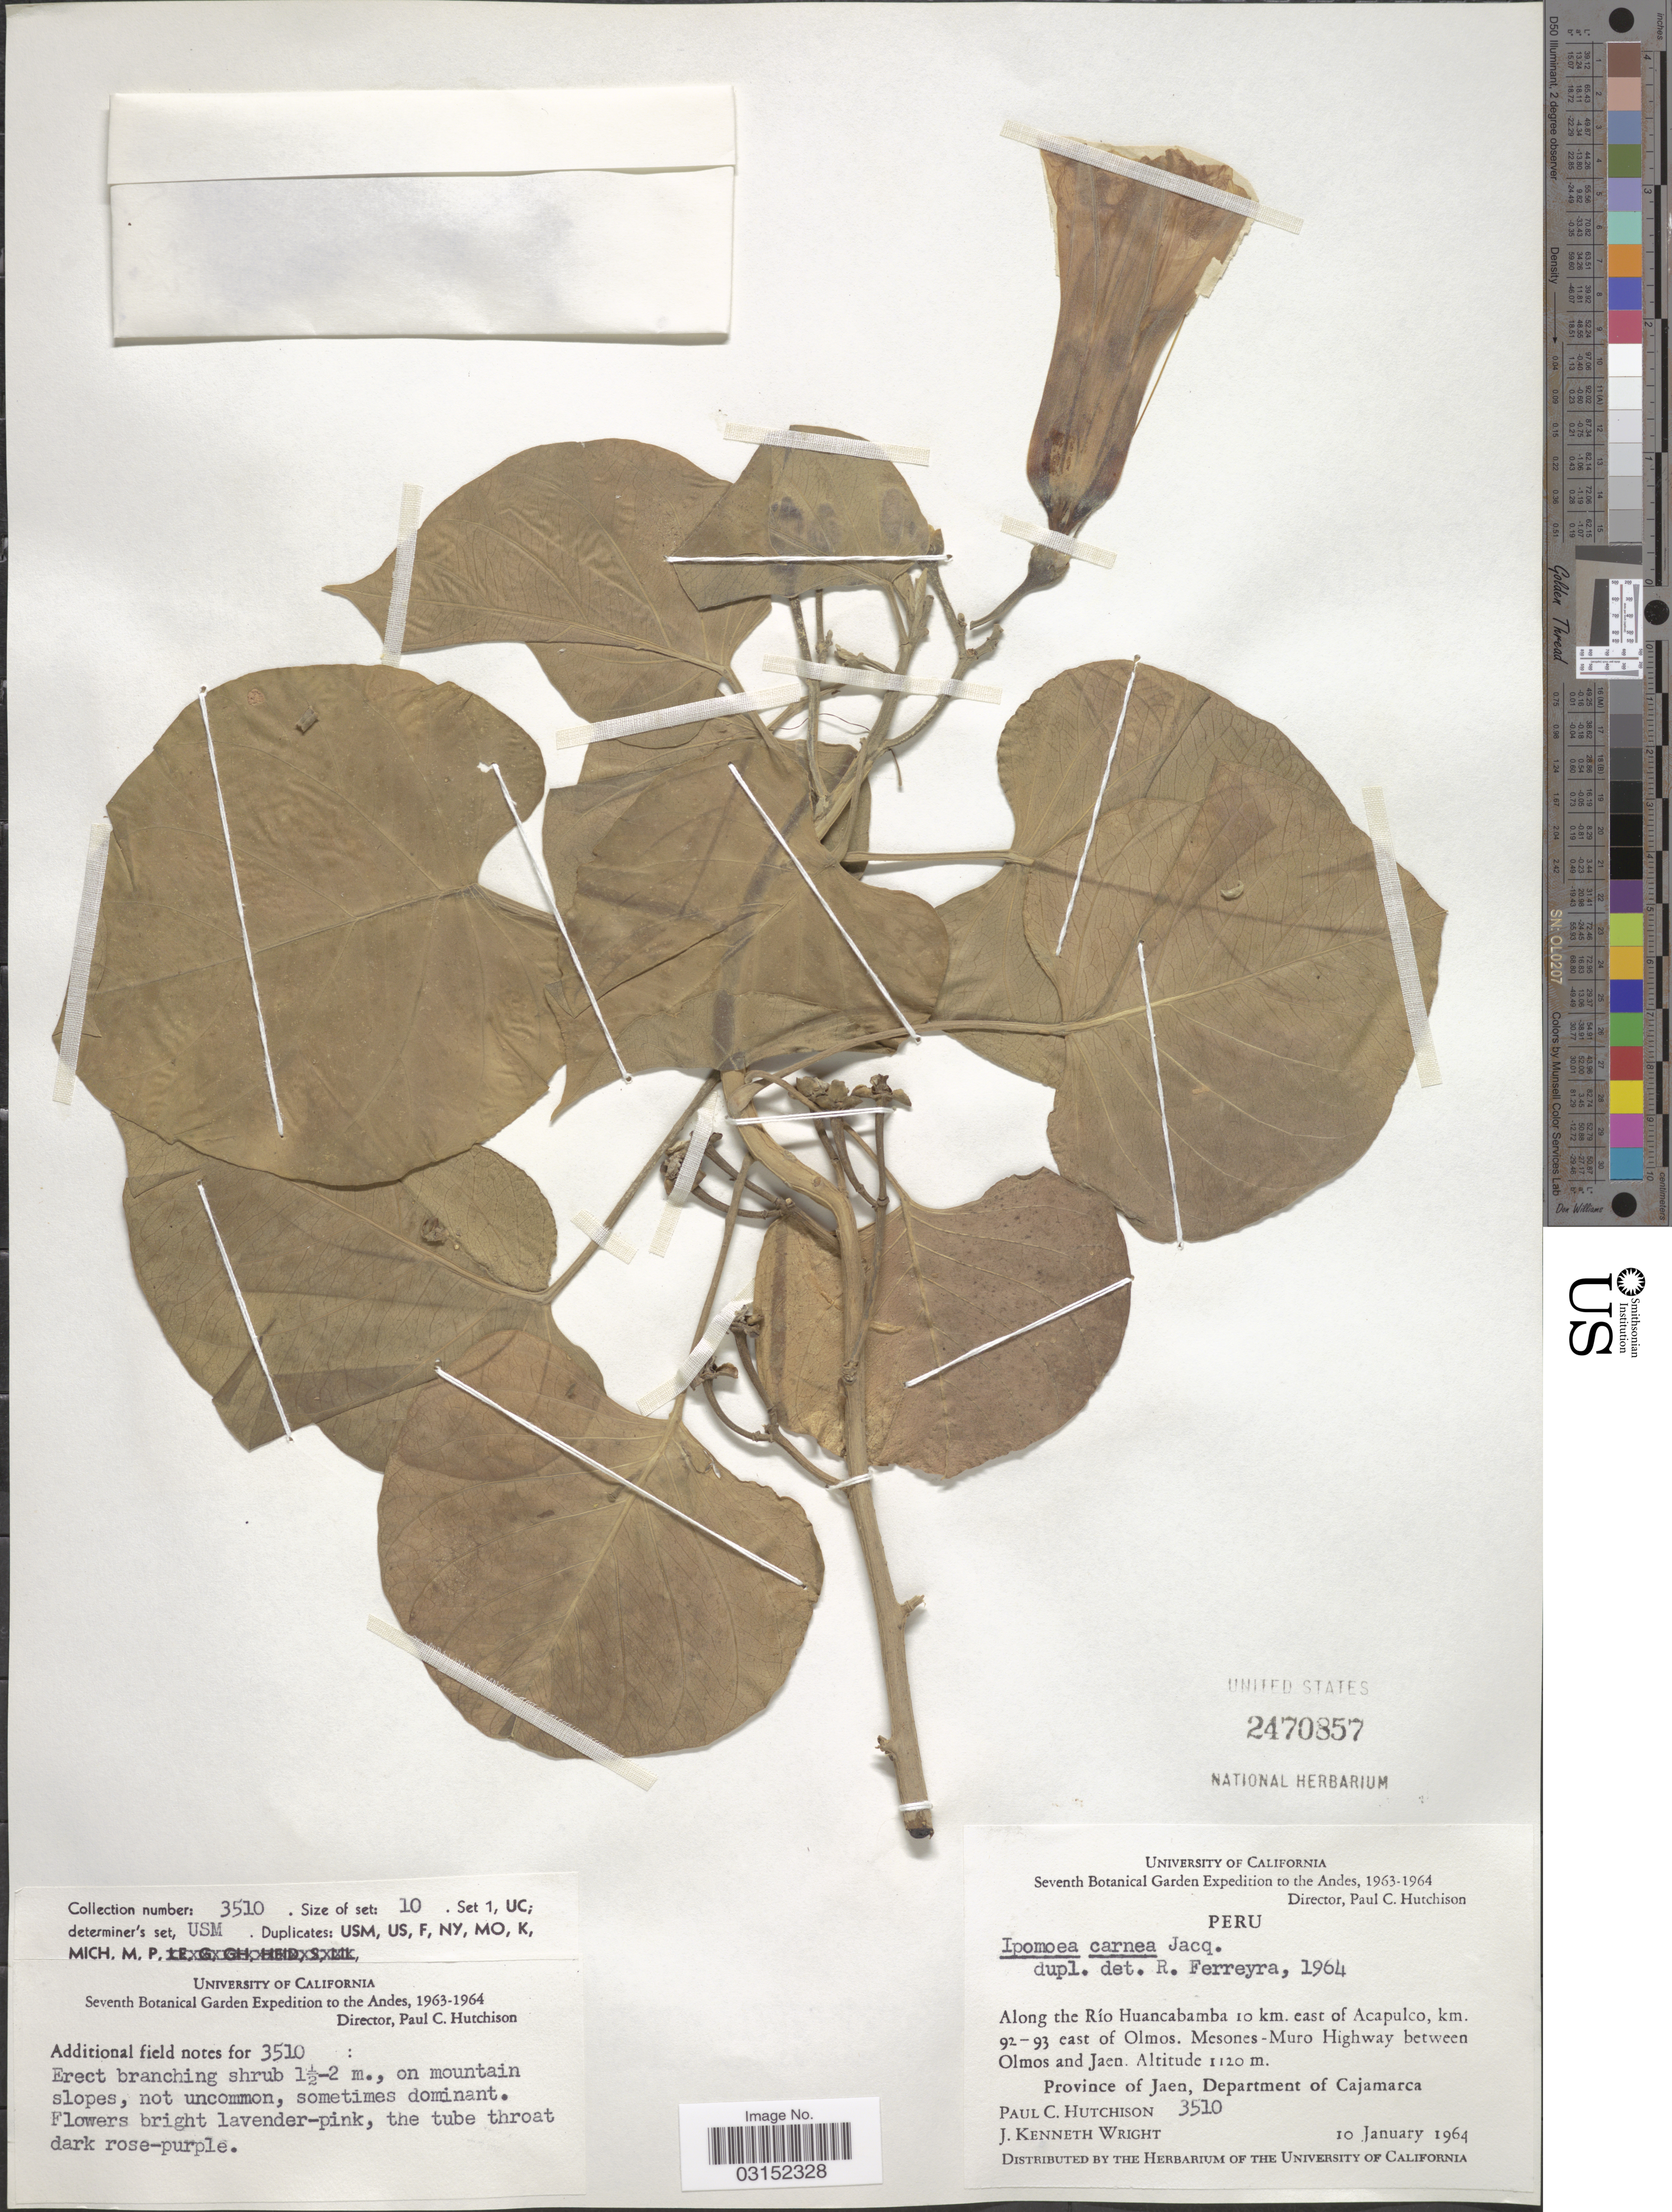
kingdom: Plantae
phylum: Tracheophyta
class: Magnoliopsida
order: Solanales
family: Convolvulaceae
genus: Ipomoea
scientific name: Ipomoea carnea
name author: Jacq.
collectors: P. C. Hutchison & J. K. Wright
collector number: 3510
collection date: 1964-01-10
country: Peru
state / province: Cajamarca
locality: The Andes, Along the Río Huancabamba 10 km. east of Acapulco, km. 92 - 93 east of Olmos, Mesones-Muro Highway between Olmos and Jaen, Province of Jaen, Department of Cajamarca.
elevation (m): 1120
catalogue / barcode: US 2470857